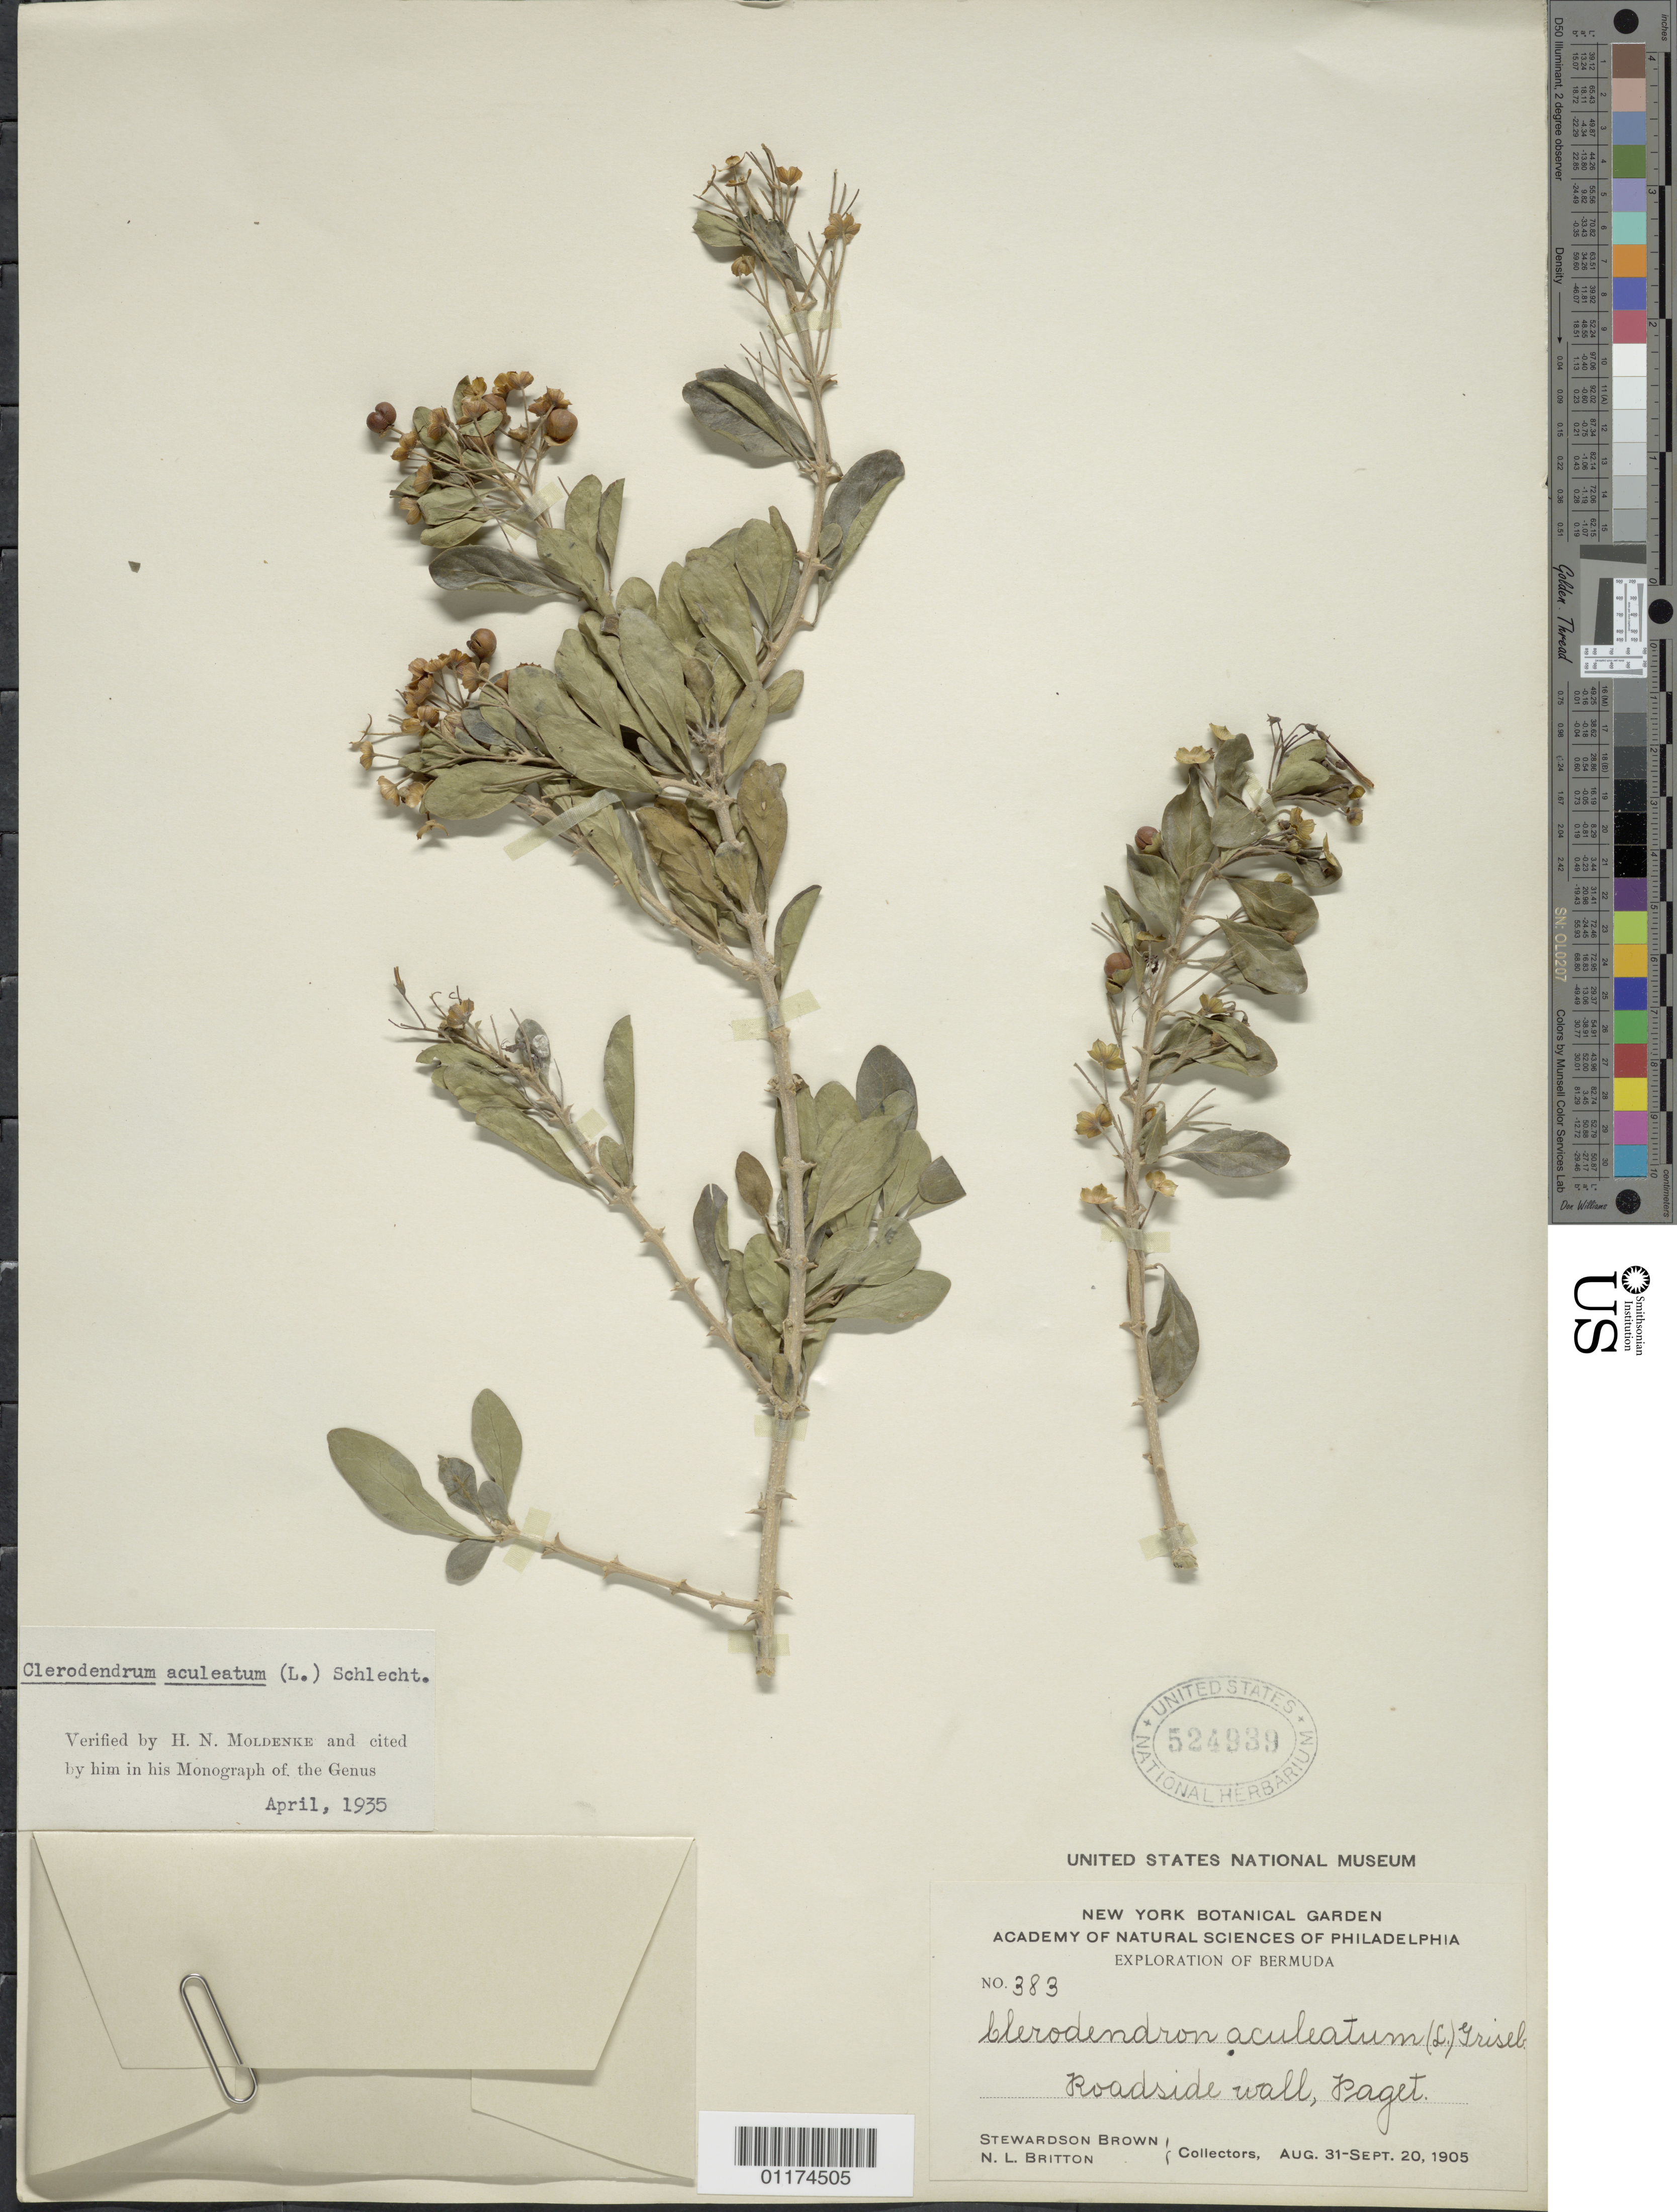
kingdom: Plantae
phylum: Tracheophyta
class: Magnoliopsida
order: Lamiales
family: Lamiaceae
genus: Clerodendrum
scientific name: Clerodendrum aculeatum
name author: (L.) Schltdl.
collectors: S. Brown & N. Britton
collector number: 383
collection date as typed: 31 Aug 1905 to 20 Sep 1905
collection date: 1905-08-31/1905-09-20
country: Bermuda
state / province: Paget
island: Bermuda I.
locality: Roadside Wall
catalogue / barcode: US 524939